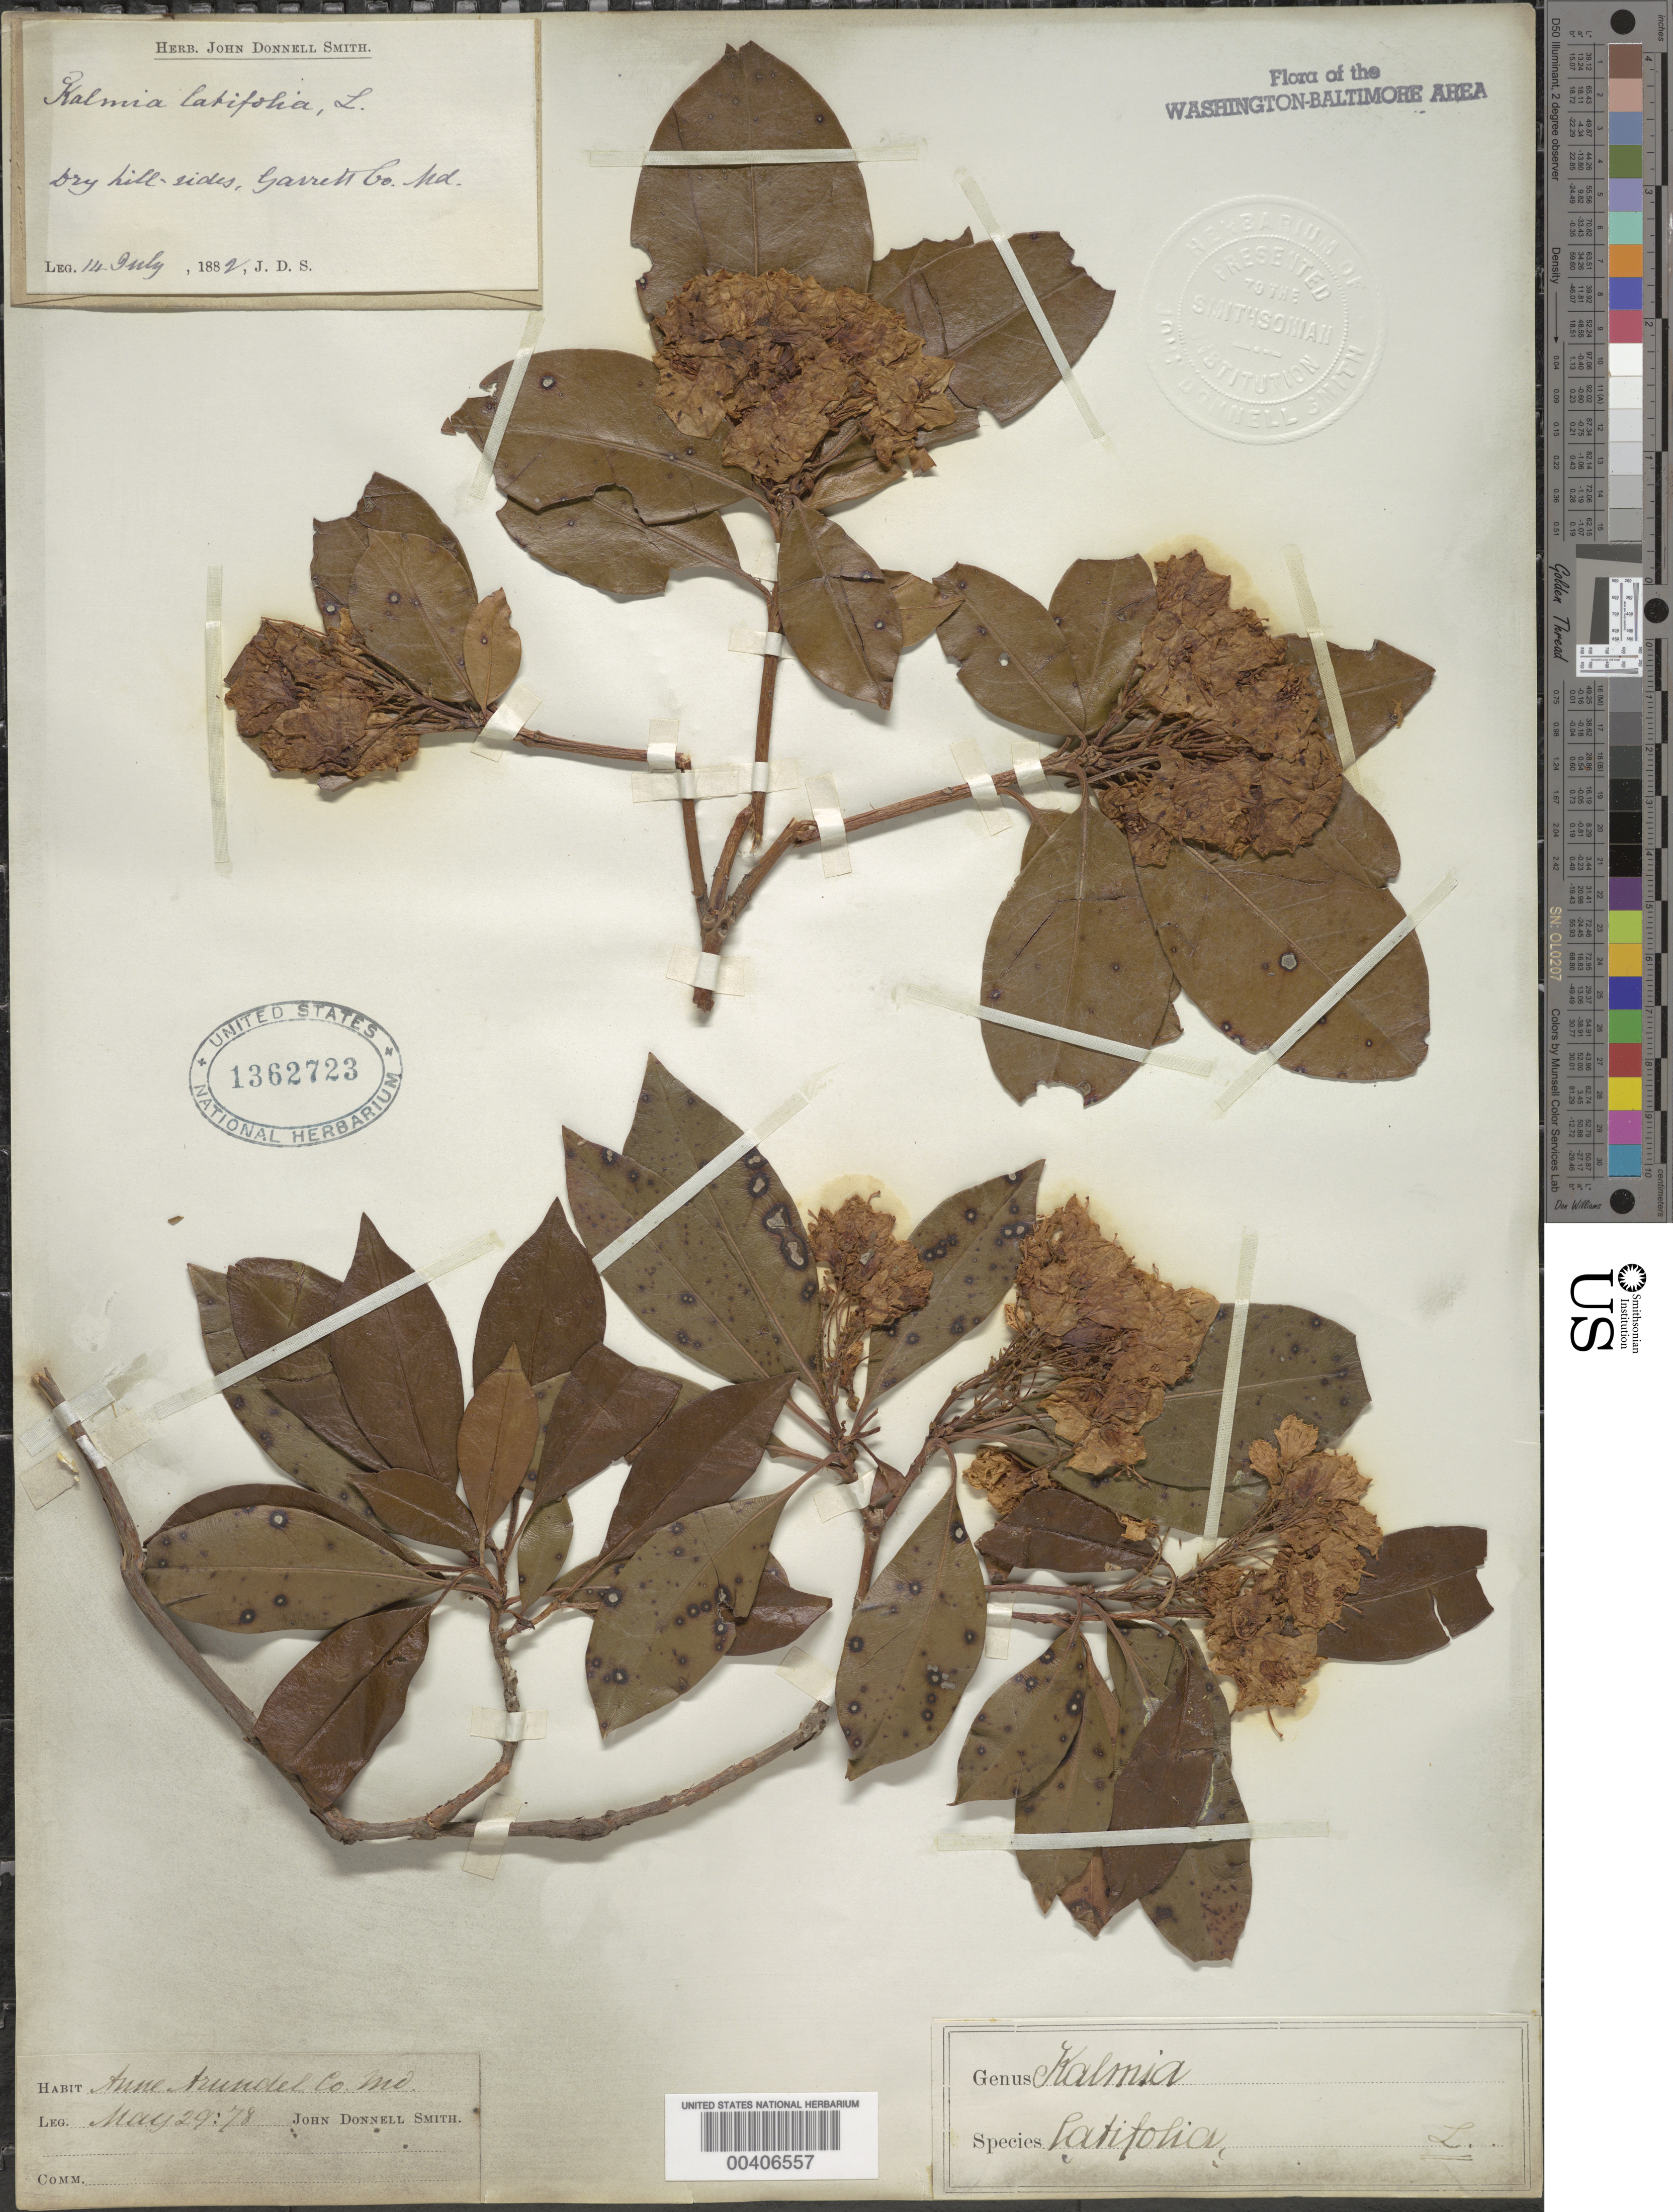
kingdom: Plantae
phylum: Tracheophyta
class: Magnoliopsida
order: Ericales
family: Ericaceae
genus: Kalmia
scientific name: Kalmia latifolia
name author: L.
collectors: J. Donnell Smith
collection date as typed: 29 May 1878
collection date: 1878-05-29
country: United States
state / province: Maryland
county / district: Anne Arundel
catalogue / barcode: US 1362723